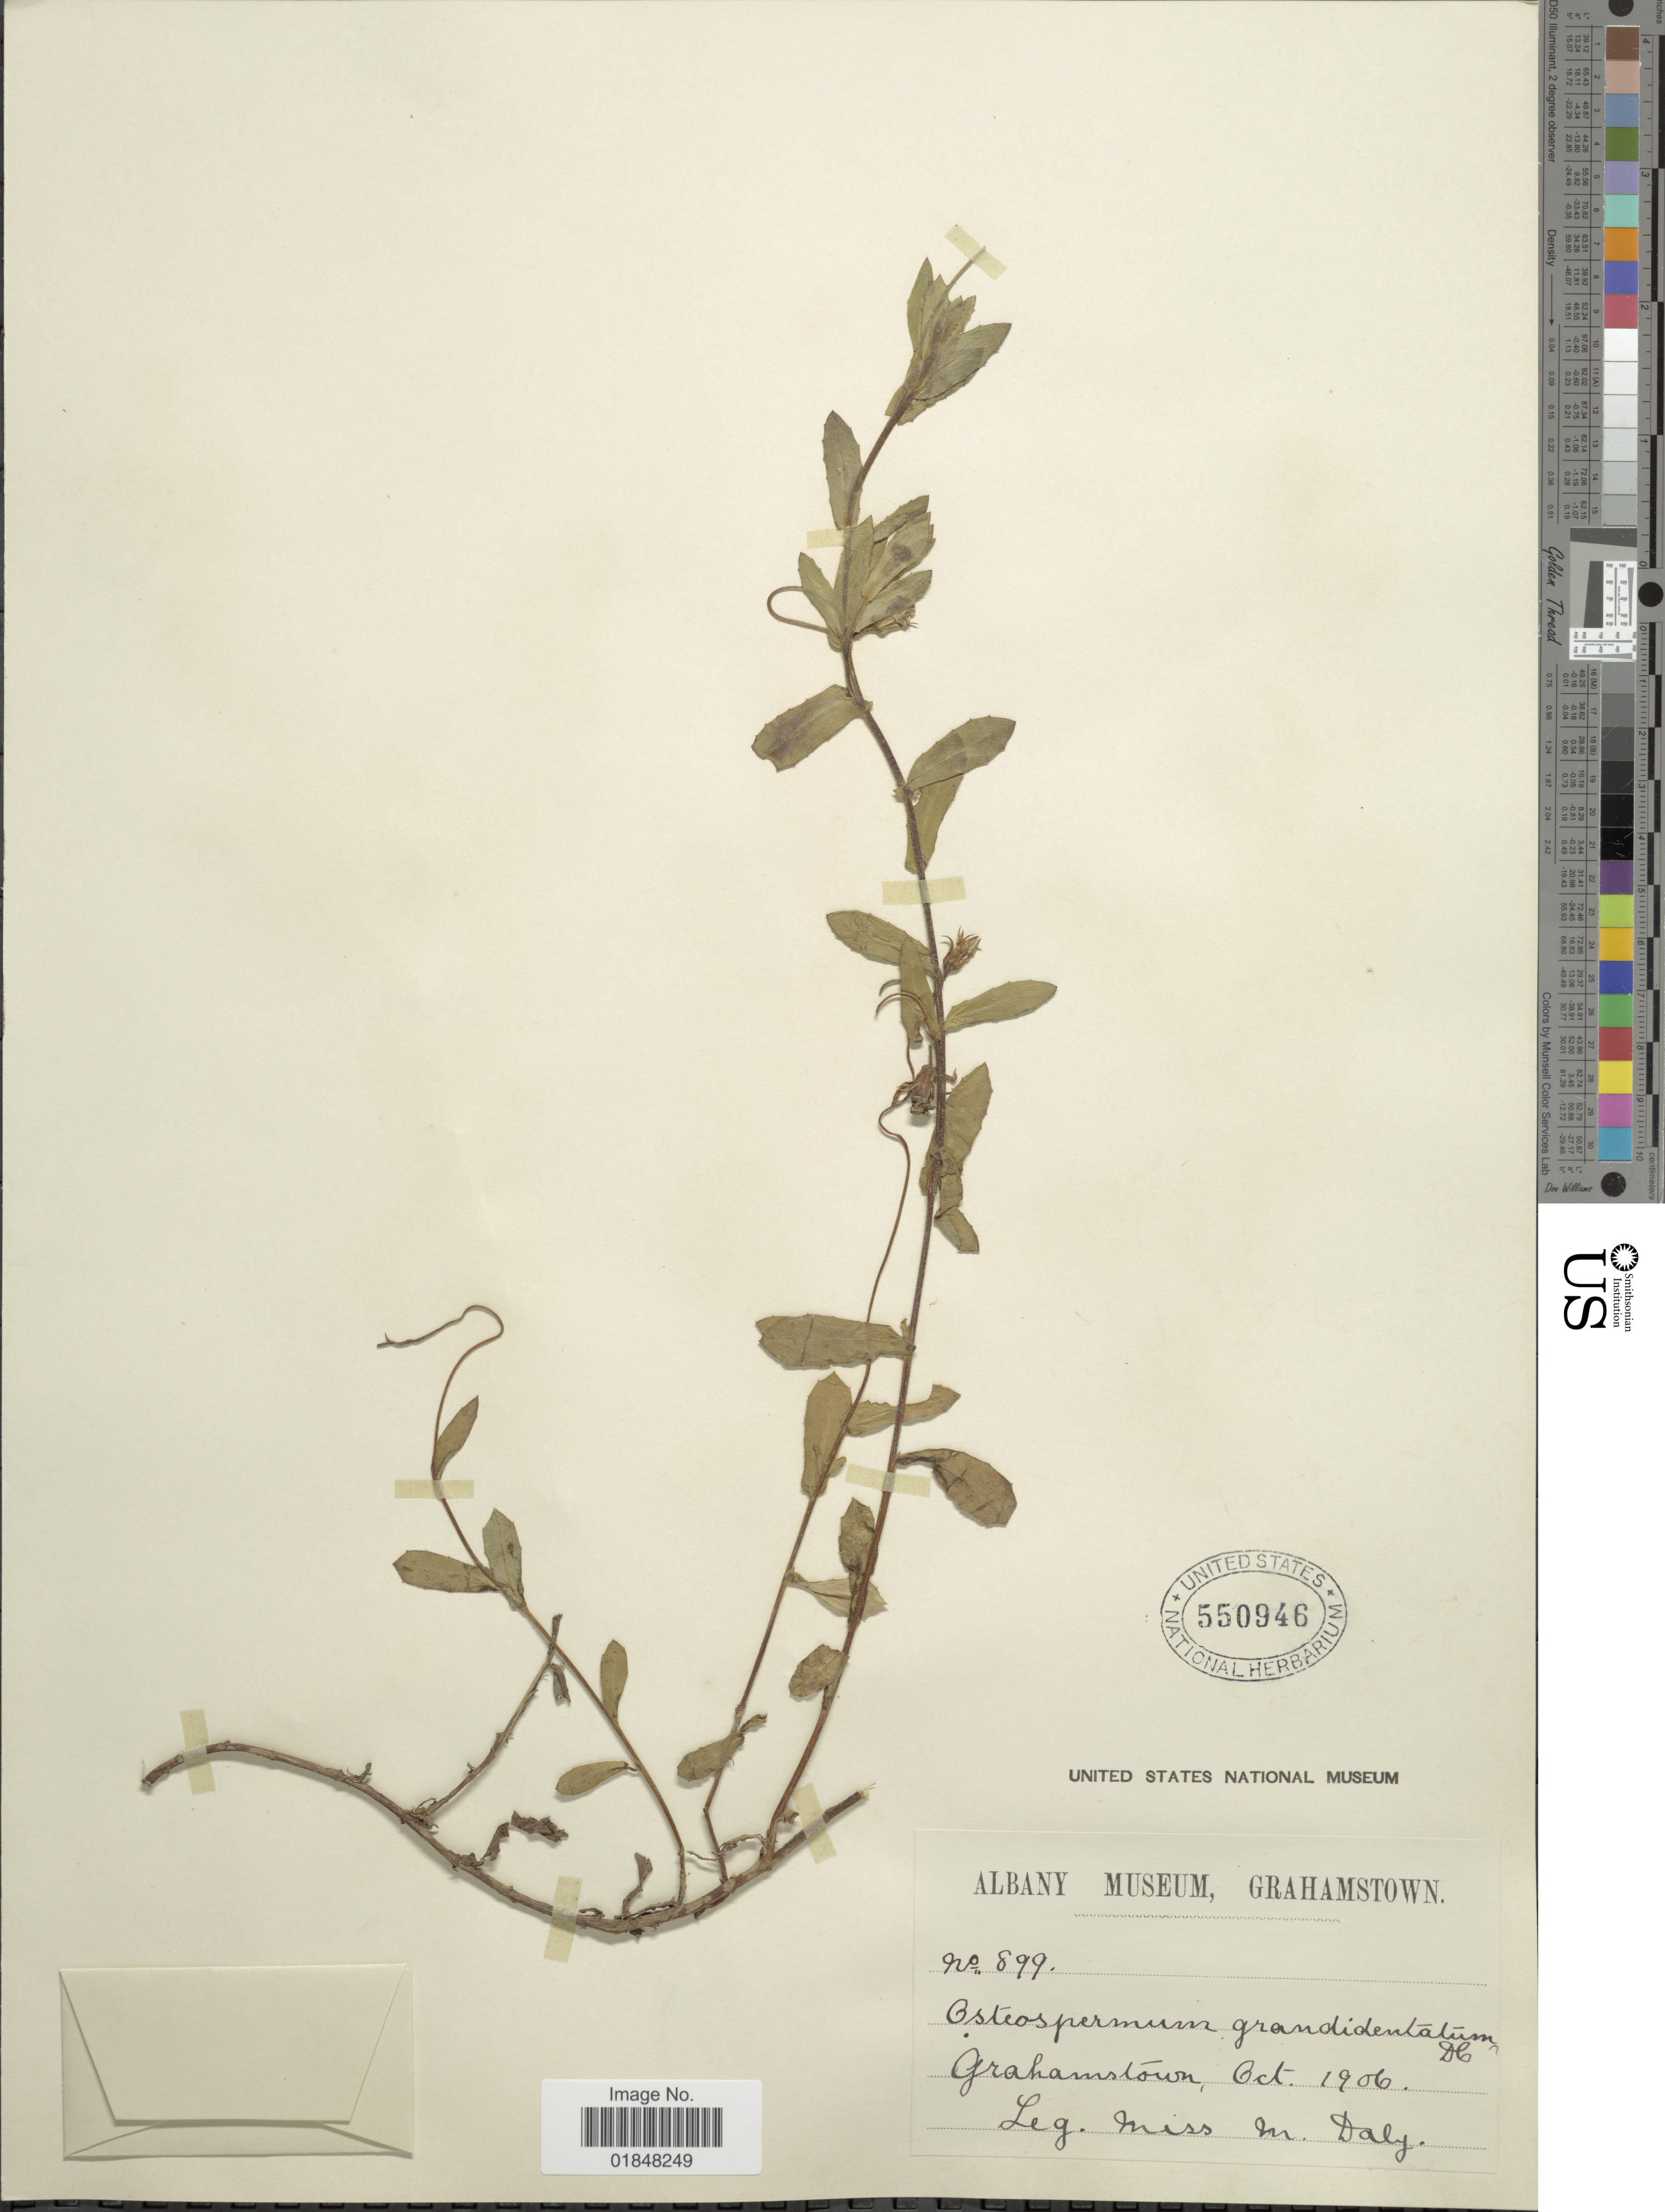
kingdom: Plantae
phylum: Tracheophyta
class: Magnoliopsida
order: Asterales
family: Asteraceae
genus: Osteospermum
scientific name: Osteospermum grandidentatum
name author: DC.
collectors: M. Daly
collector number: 899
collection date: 1906-10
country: South Africa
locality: Grahamstown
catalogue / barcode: US 550946